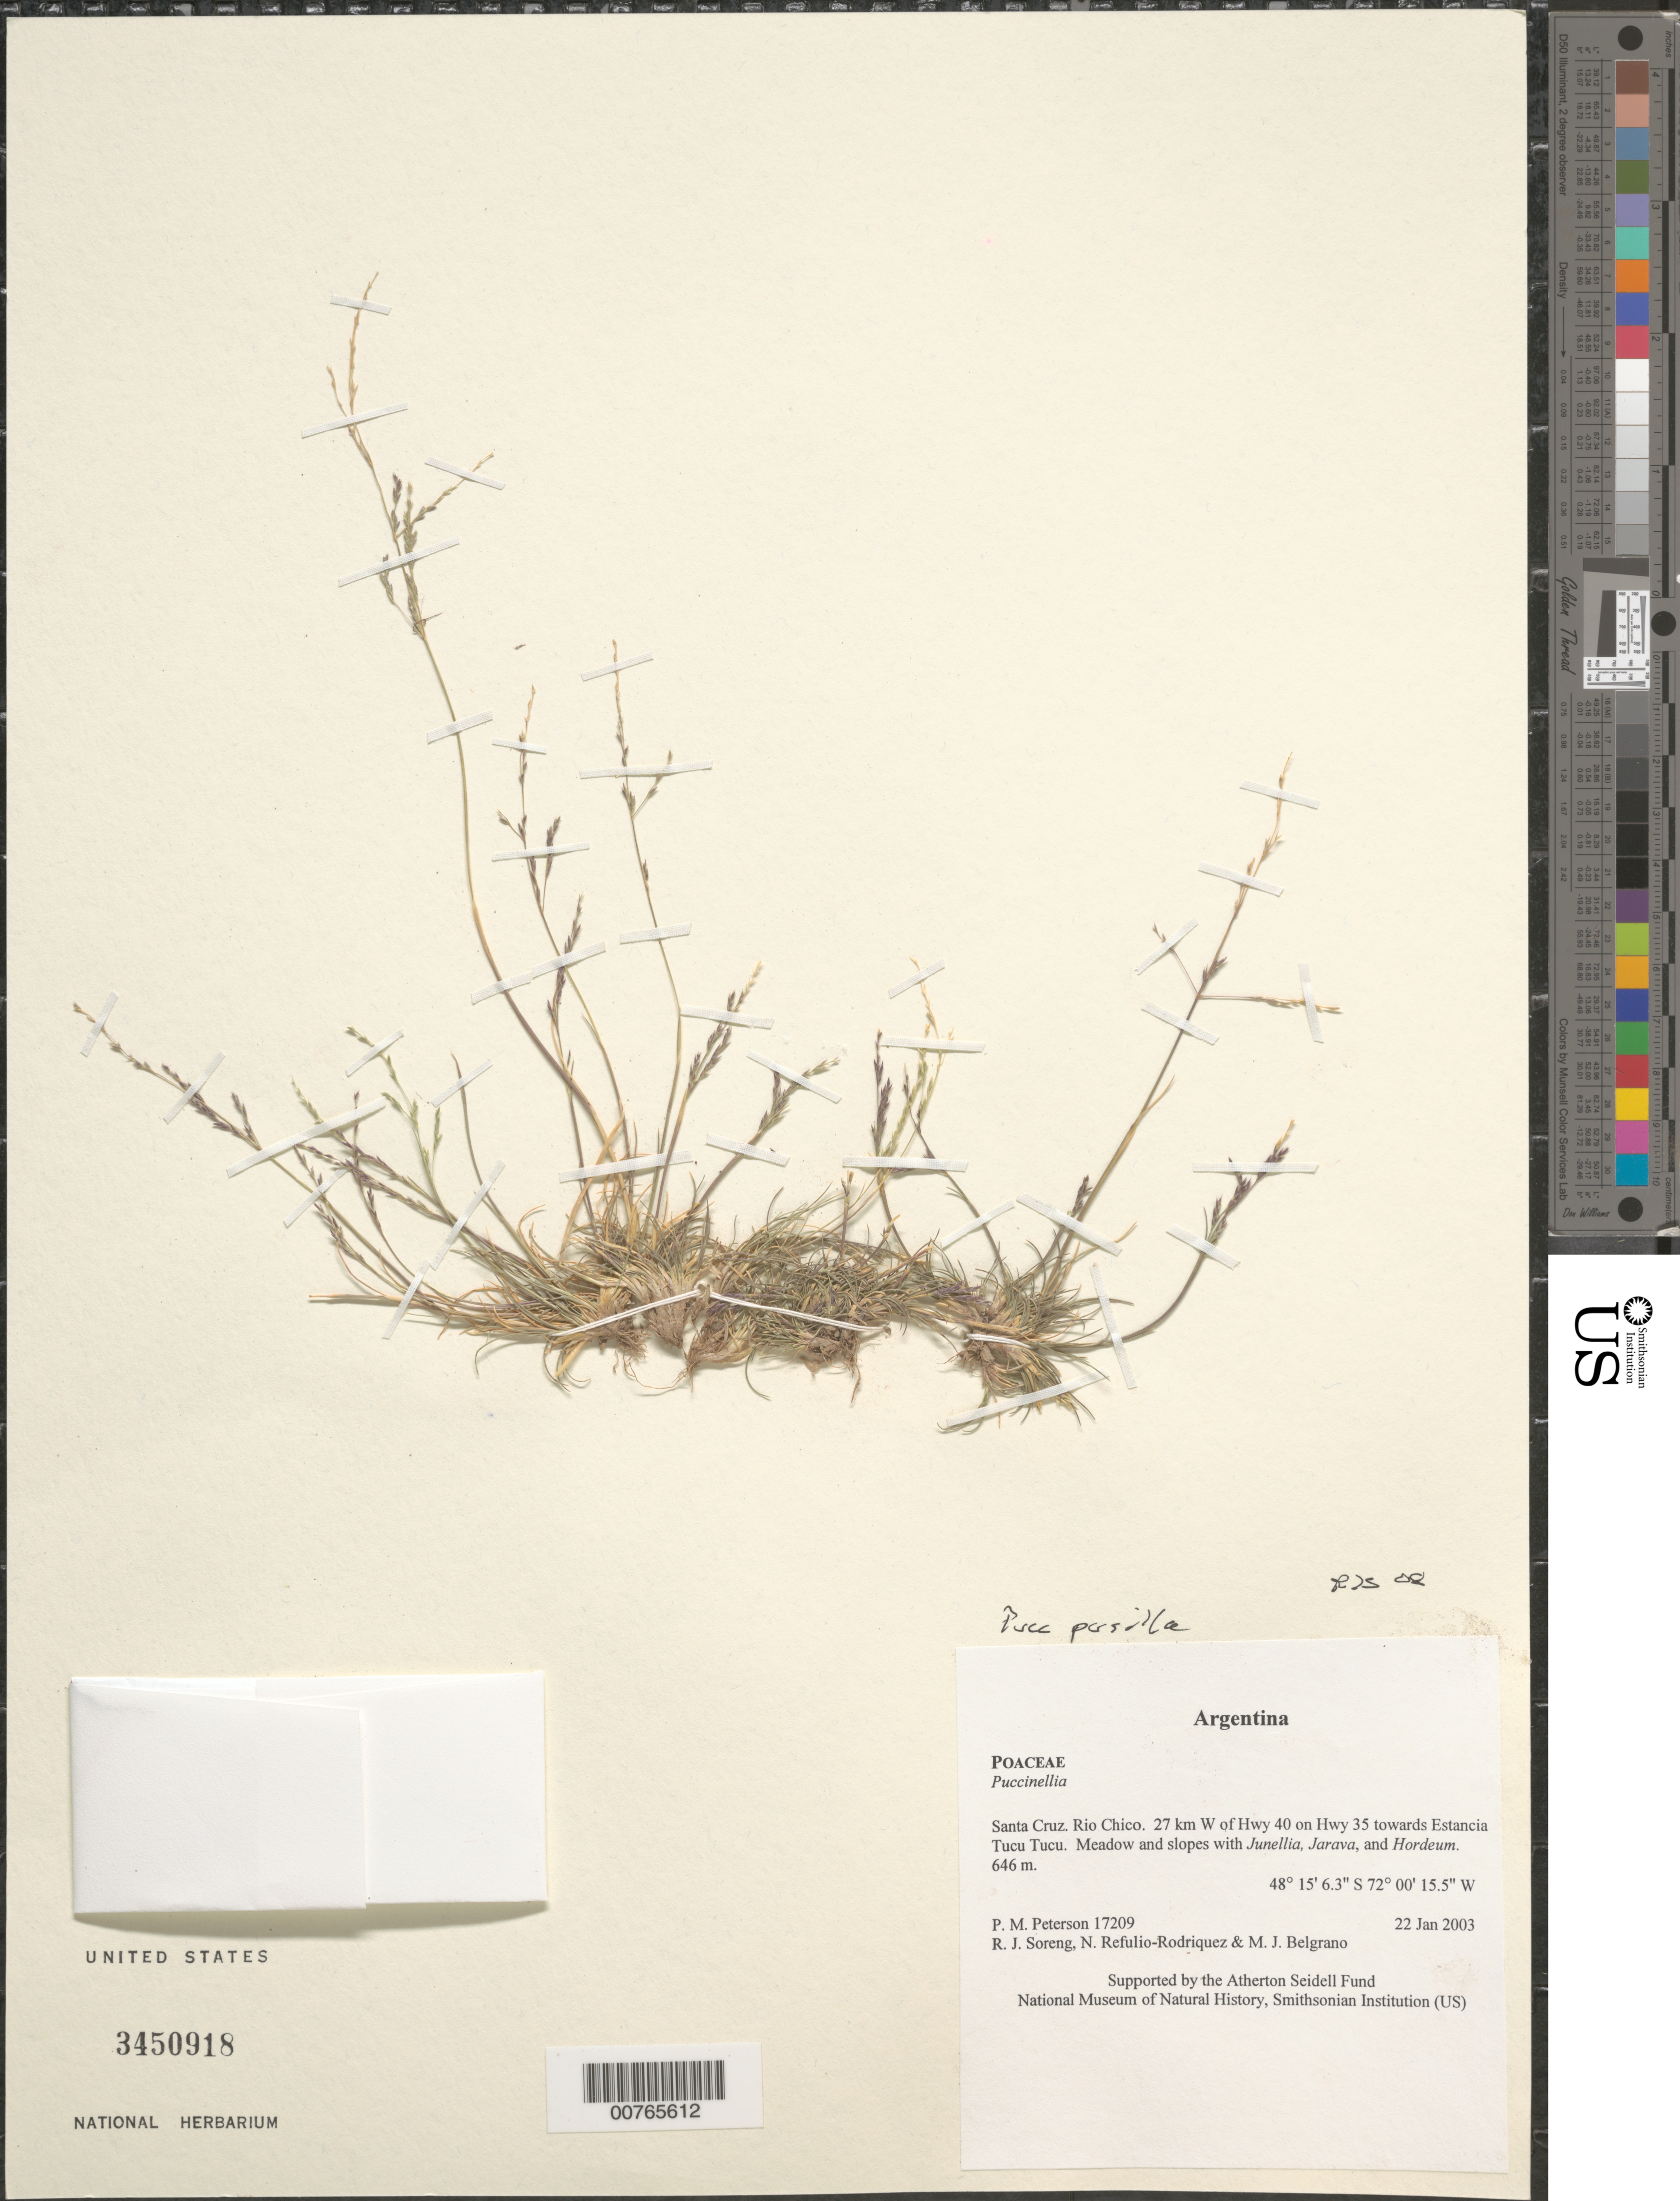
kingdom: Plantae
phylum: Tracheophyta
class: Liliopsida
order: Poales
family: Poaceae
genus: Puccinellia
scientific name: Puccinellia pusilla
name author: (Hack.) Parodi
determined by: Soreng, Robert J., Research Associate (BOT), Smithsonian Institution - National Museum of Natural History (UNITED STATES)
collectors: P. M. Peterson, R. J. Soreng, N. Refulio-Rodríguez & M. Belgrano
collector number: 17209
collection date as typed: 22 Jan 2003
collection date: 2003-01-22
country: Argentina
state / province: Santa Cruz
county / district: Rio Chico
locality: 27 km W of Hwy 40 on Hwy 35 towards Estancia Tucu Tucu. Meadow and slopes with Junellia, Jarava, and Hordeum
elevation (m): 646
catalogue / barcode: US 3450918